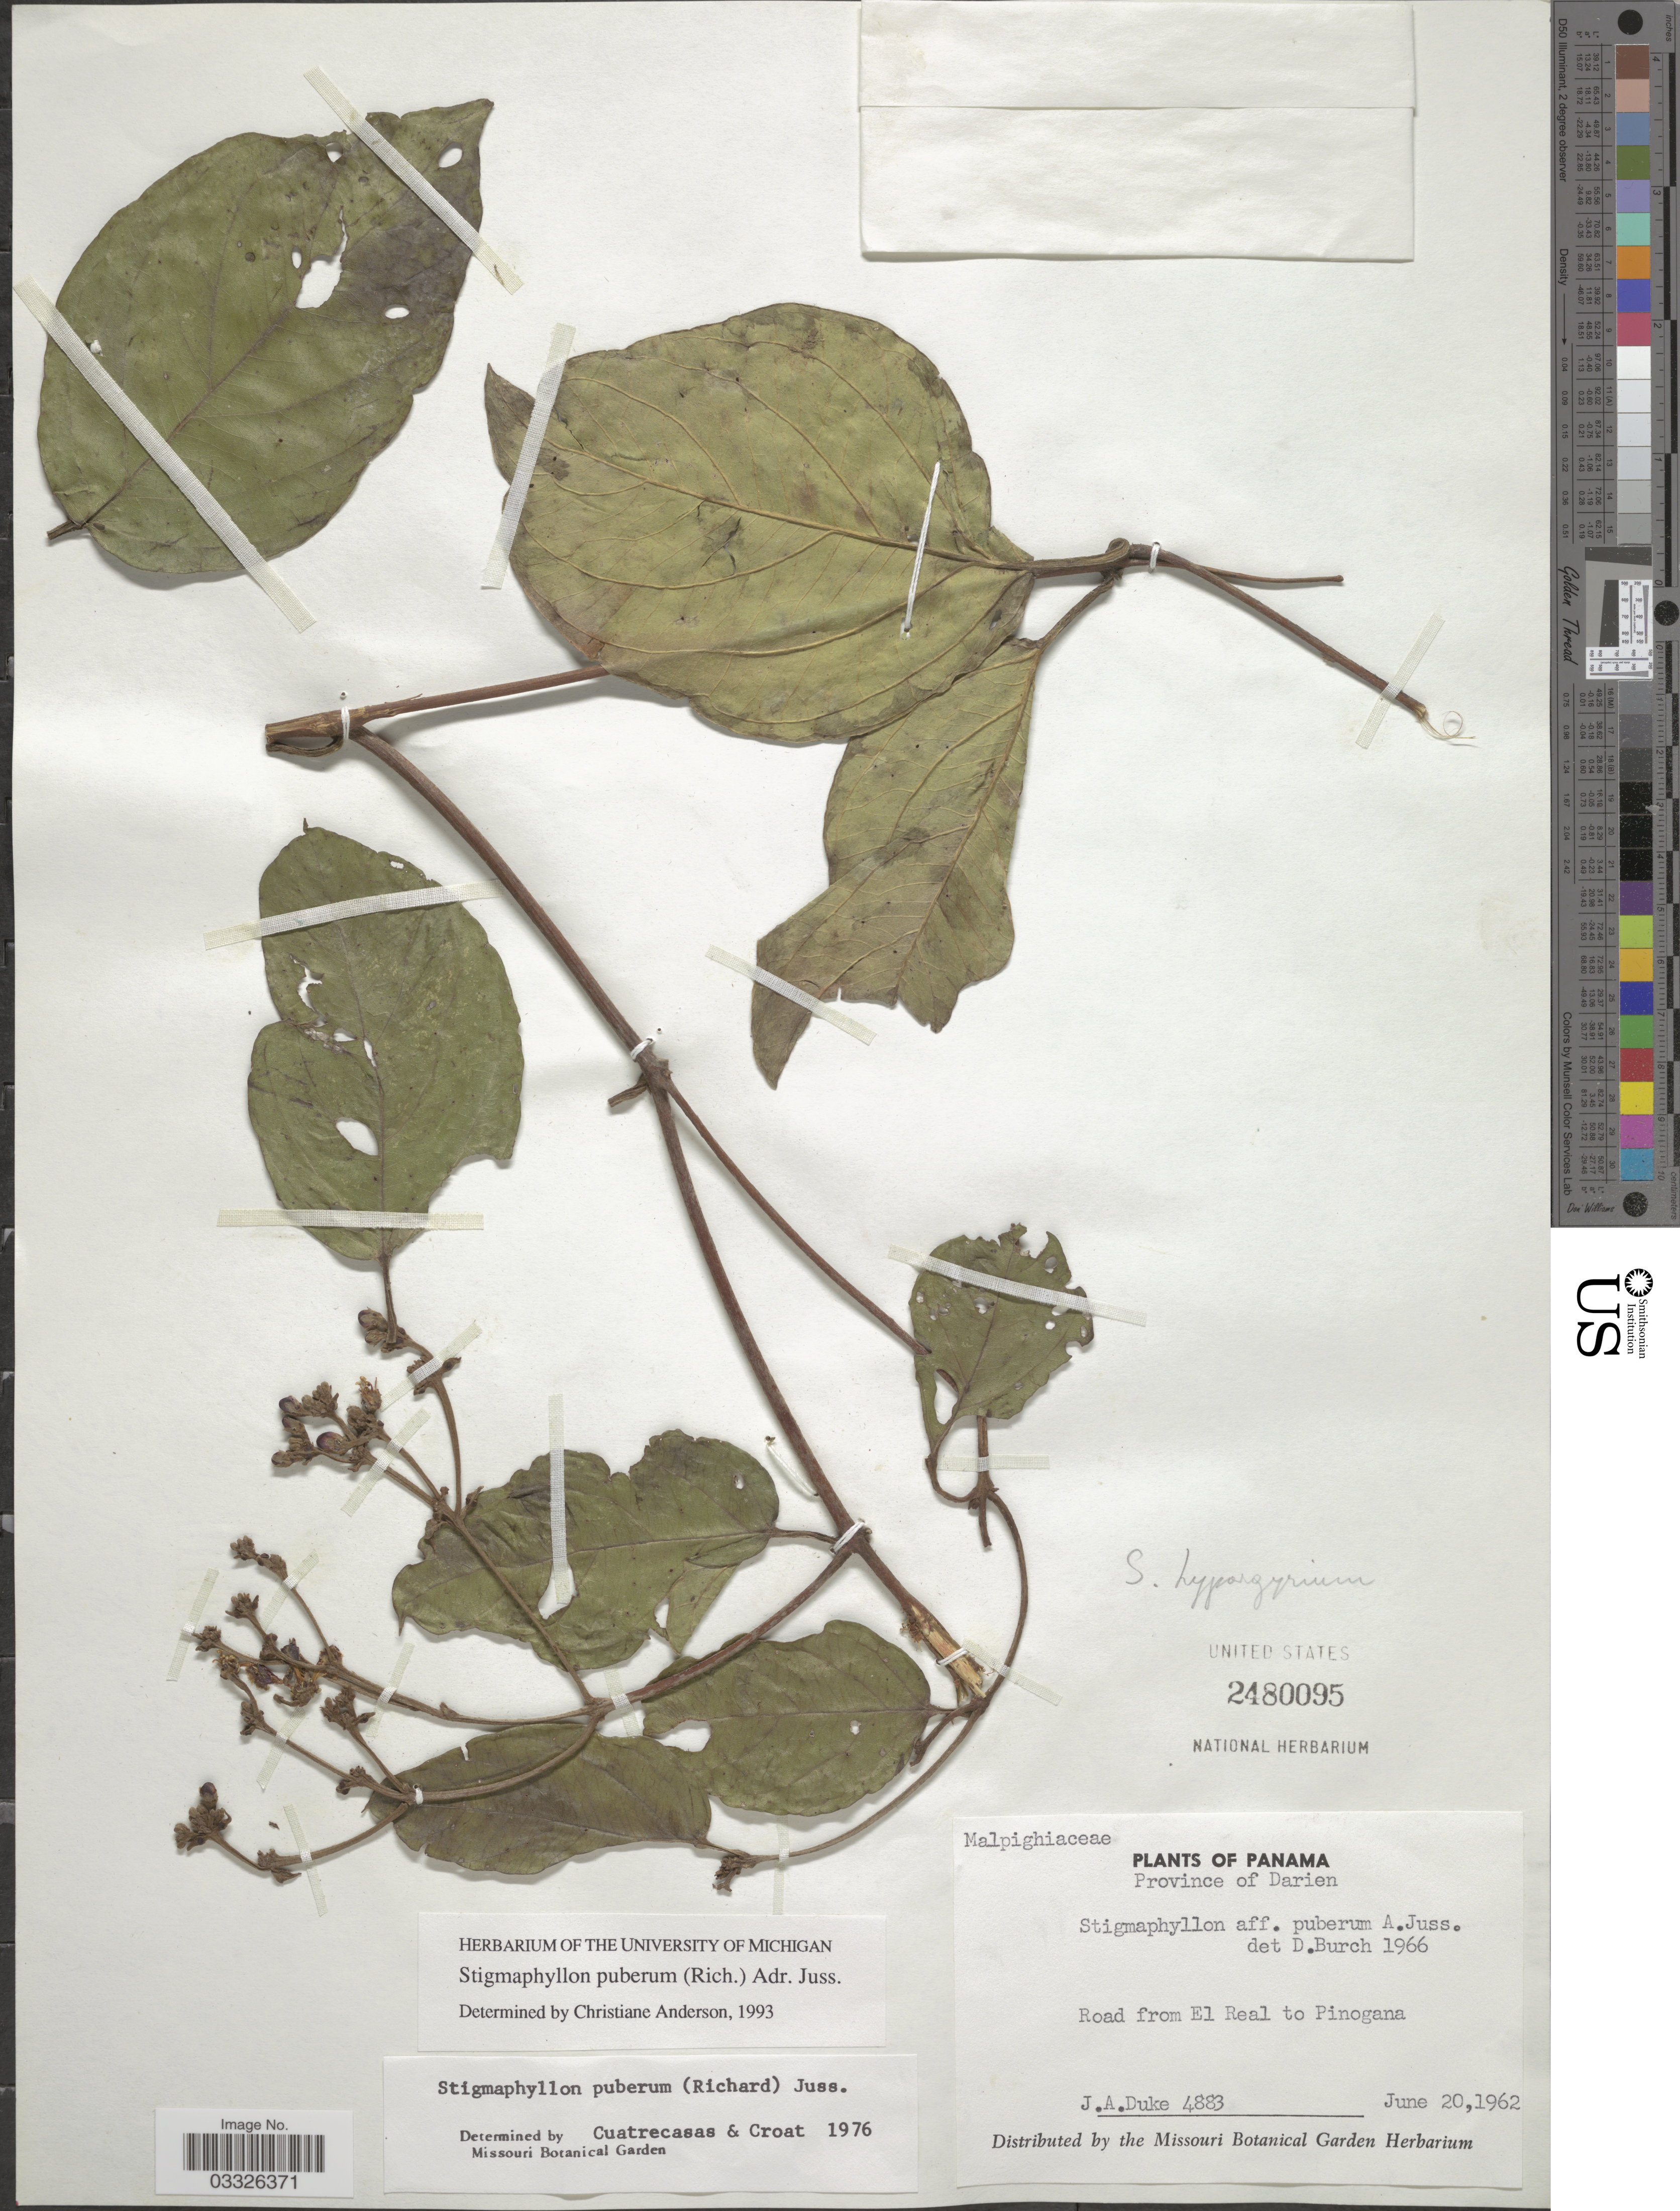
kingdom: Plantae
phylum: Tracheophyta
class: Magnoliopsida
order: Malpighiales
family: Malpighiaceae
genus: Stigmaphyllon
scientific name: Stigmaphyllon puberum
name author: (Rich.) A. Juss.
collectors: J. A. Duke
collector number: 4883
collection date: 1962-06-20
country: Panama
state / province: Darién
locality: Road from El Real to Pinogana.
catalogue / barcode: US 2480095